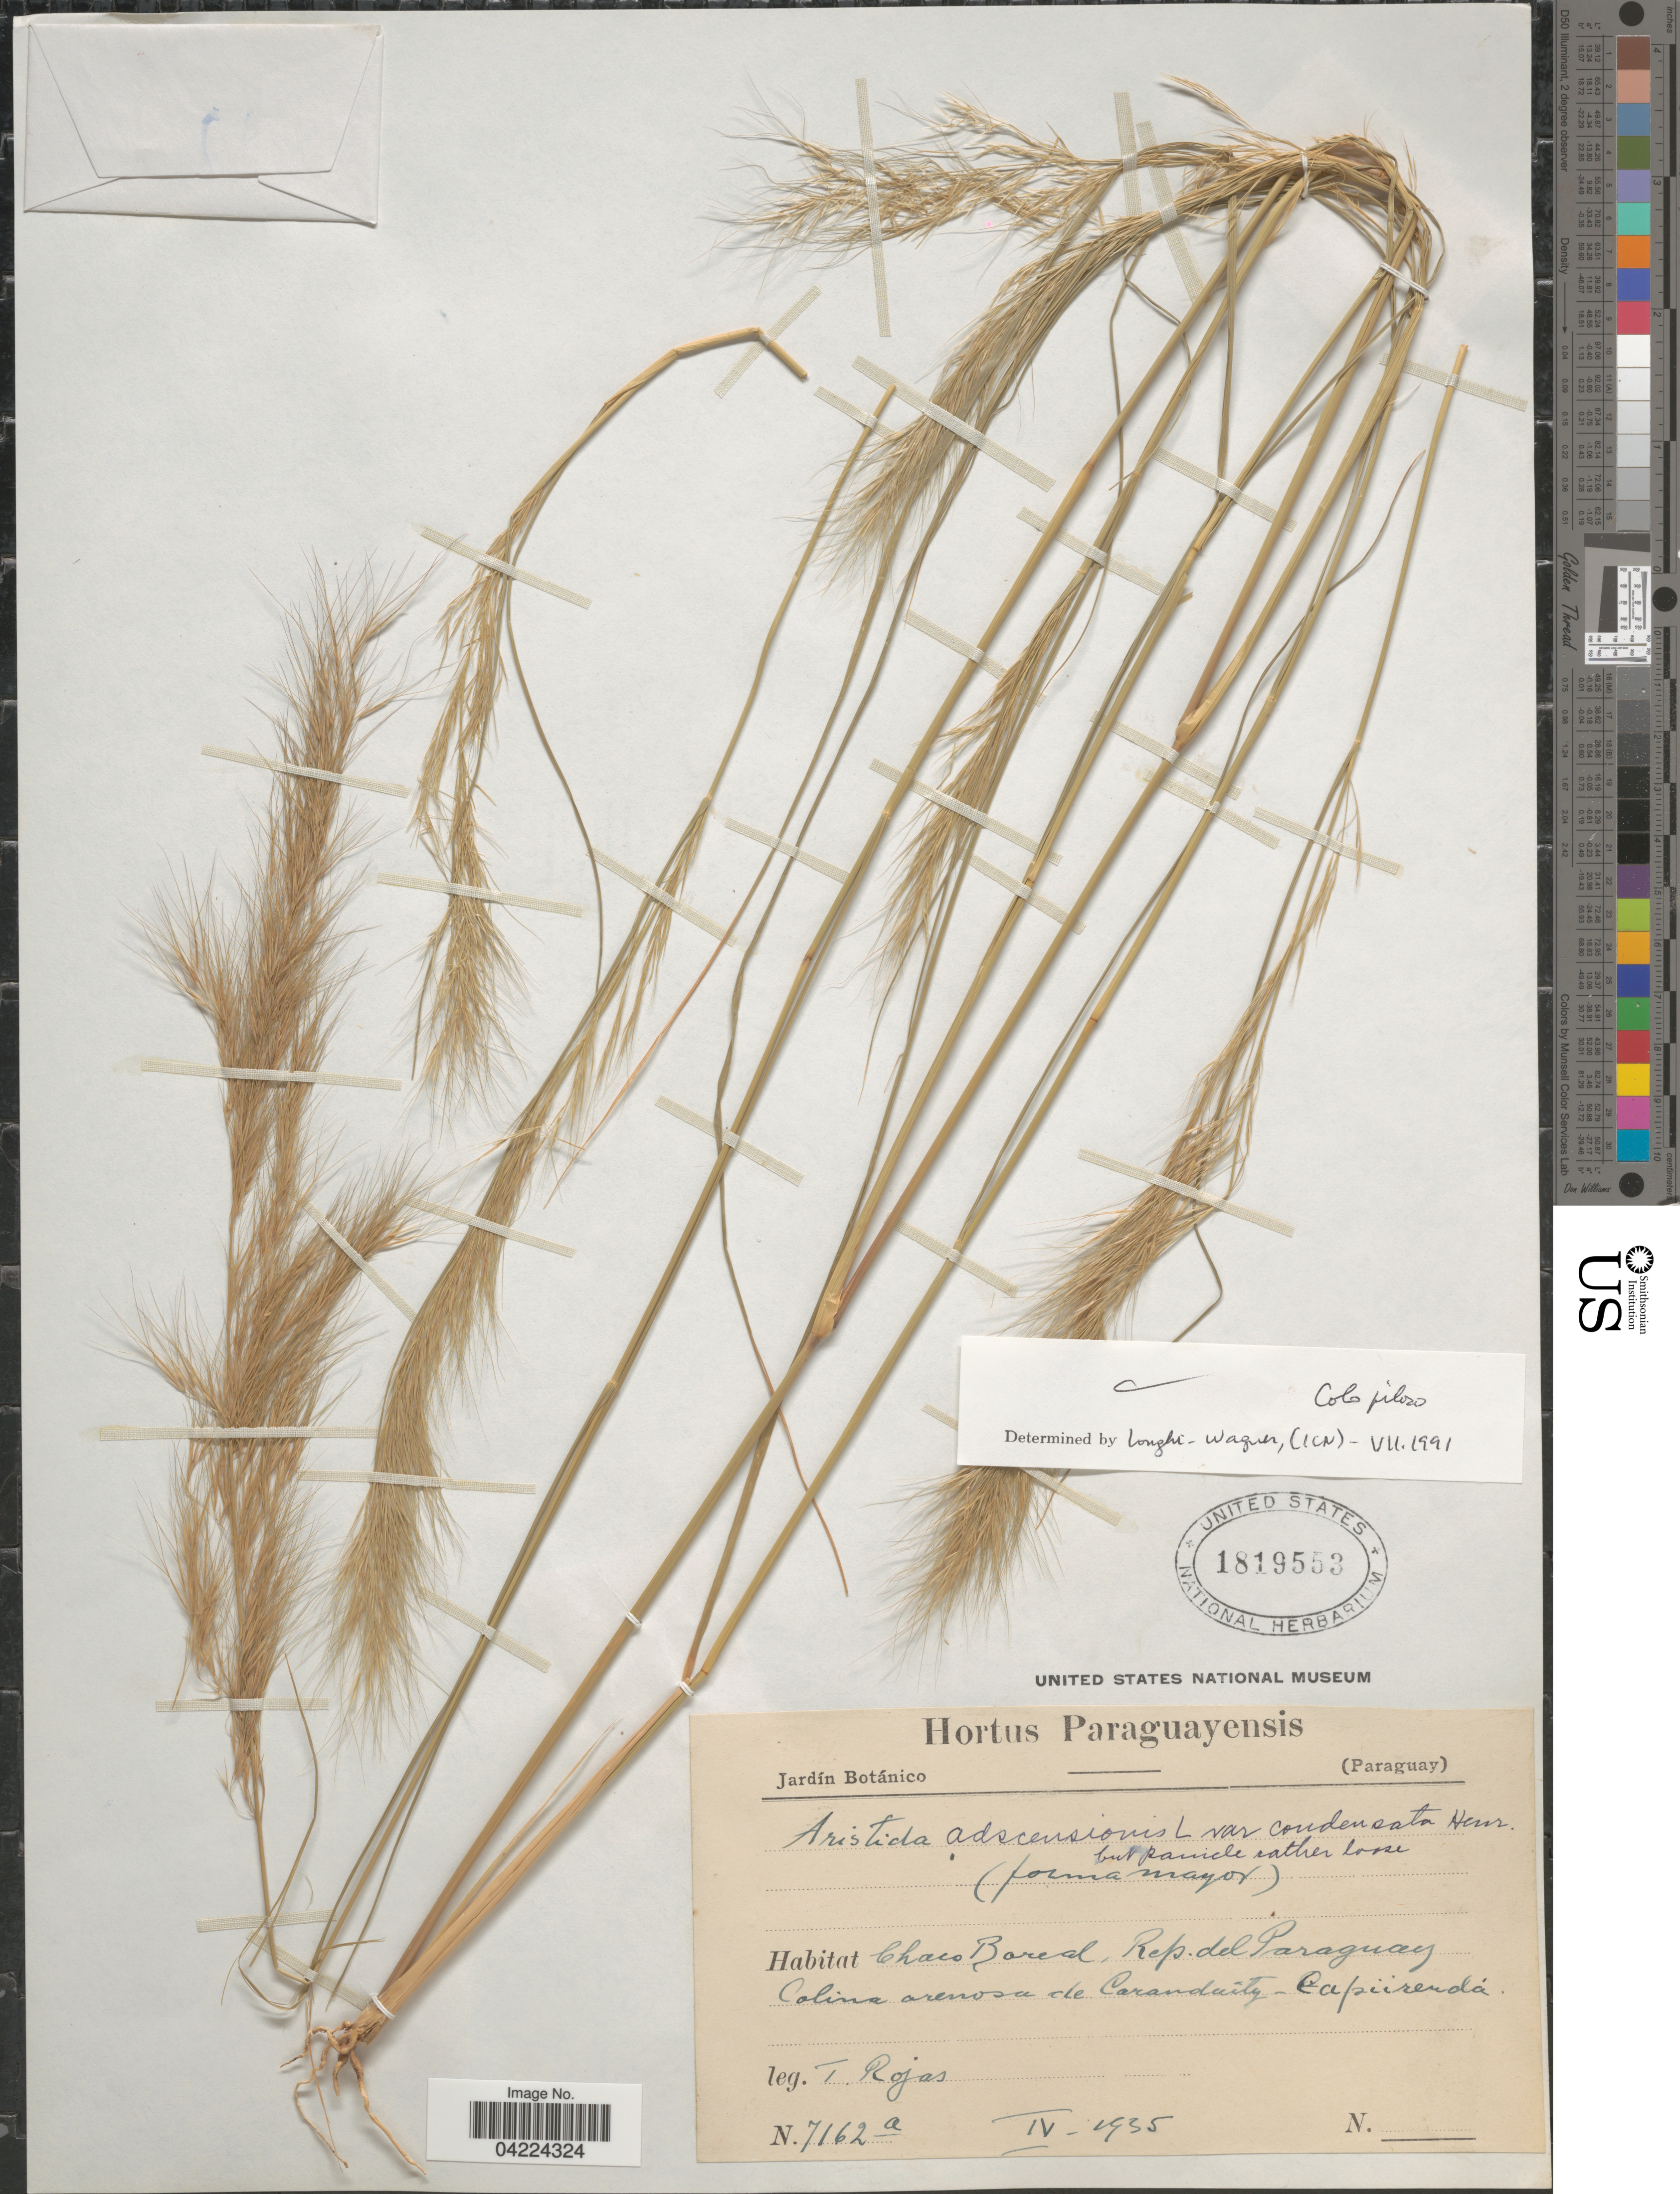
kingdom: Plantae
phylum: Tracheophyta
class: Liliopsida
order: Poales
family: Poaceae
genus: Aristida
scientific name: Aristida adscensionis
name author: L.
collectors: T. Rojas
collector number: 7162a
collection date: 1935-04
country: Paraguay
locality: Chaco Boreal; Rep. del Paraguay. Colina arenoso de Carandaity- Capiirendá.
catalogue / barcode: US 1819553